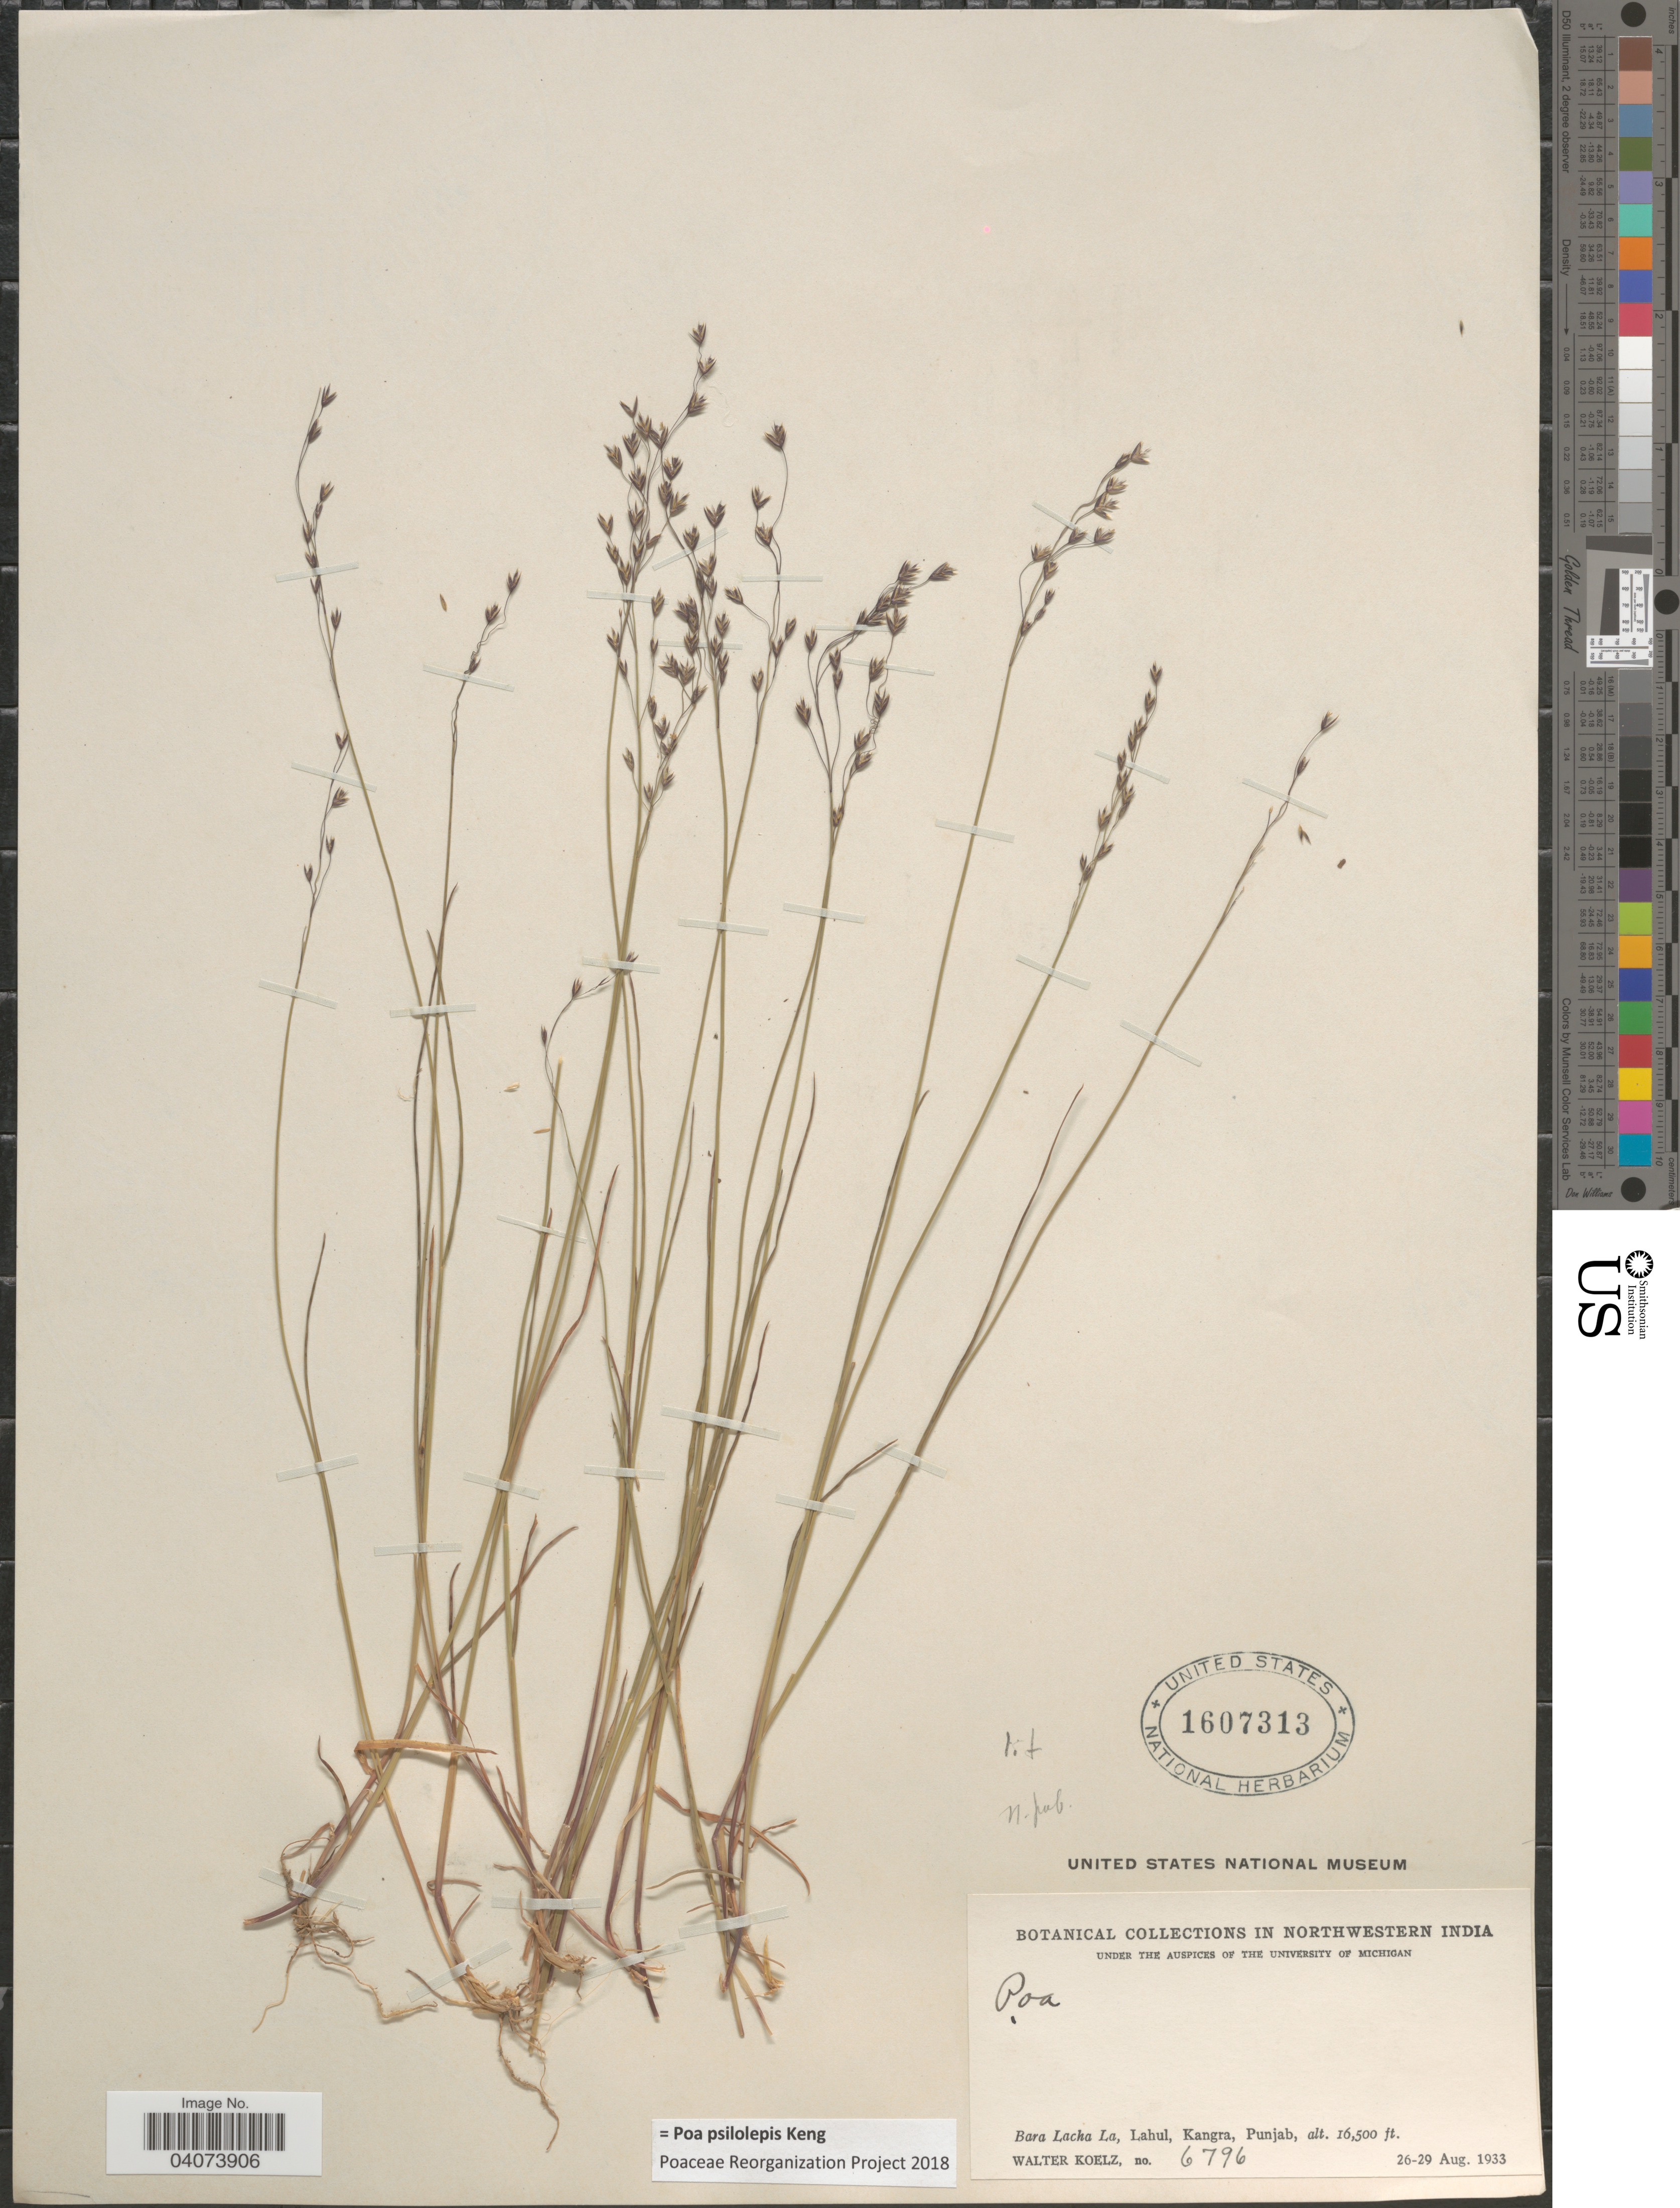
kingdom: Plantae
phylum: Tracheophyta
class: Liliopsida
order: Poales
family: Poaceae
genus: Poa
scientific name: Poa psilolepis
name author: Keng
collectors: W. N. Koelz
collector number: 6796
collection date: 1933-08-26/1933-08-29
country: India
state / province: Punjab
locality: Northwestern India. Bara Lacha La, Lahul, Kangra.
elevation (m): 5029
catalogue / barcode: US 1607313